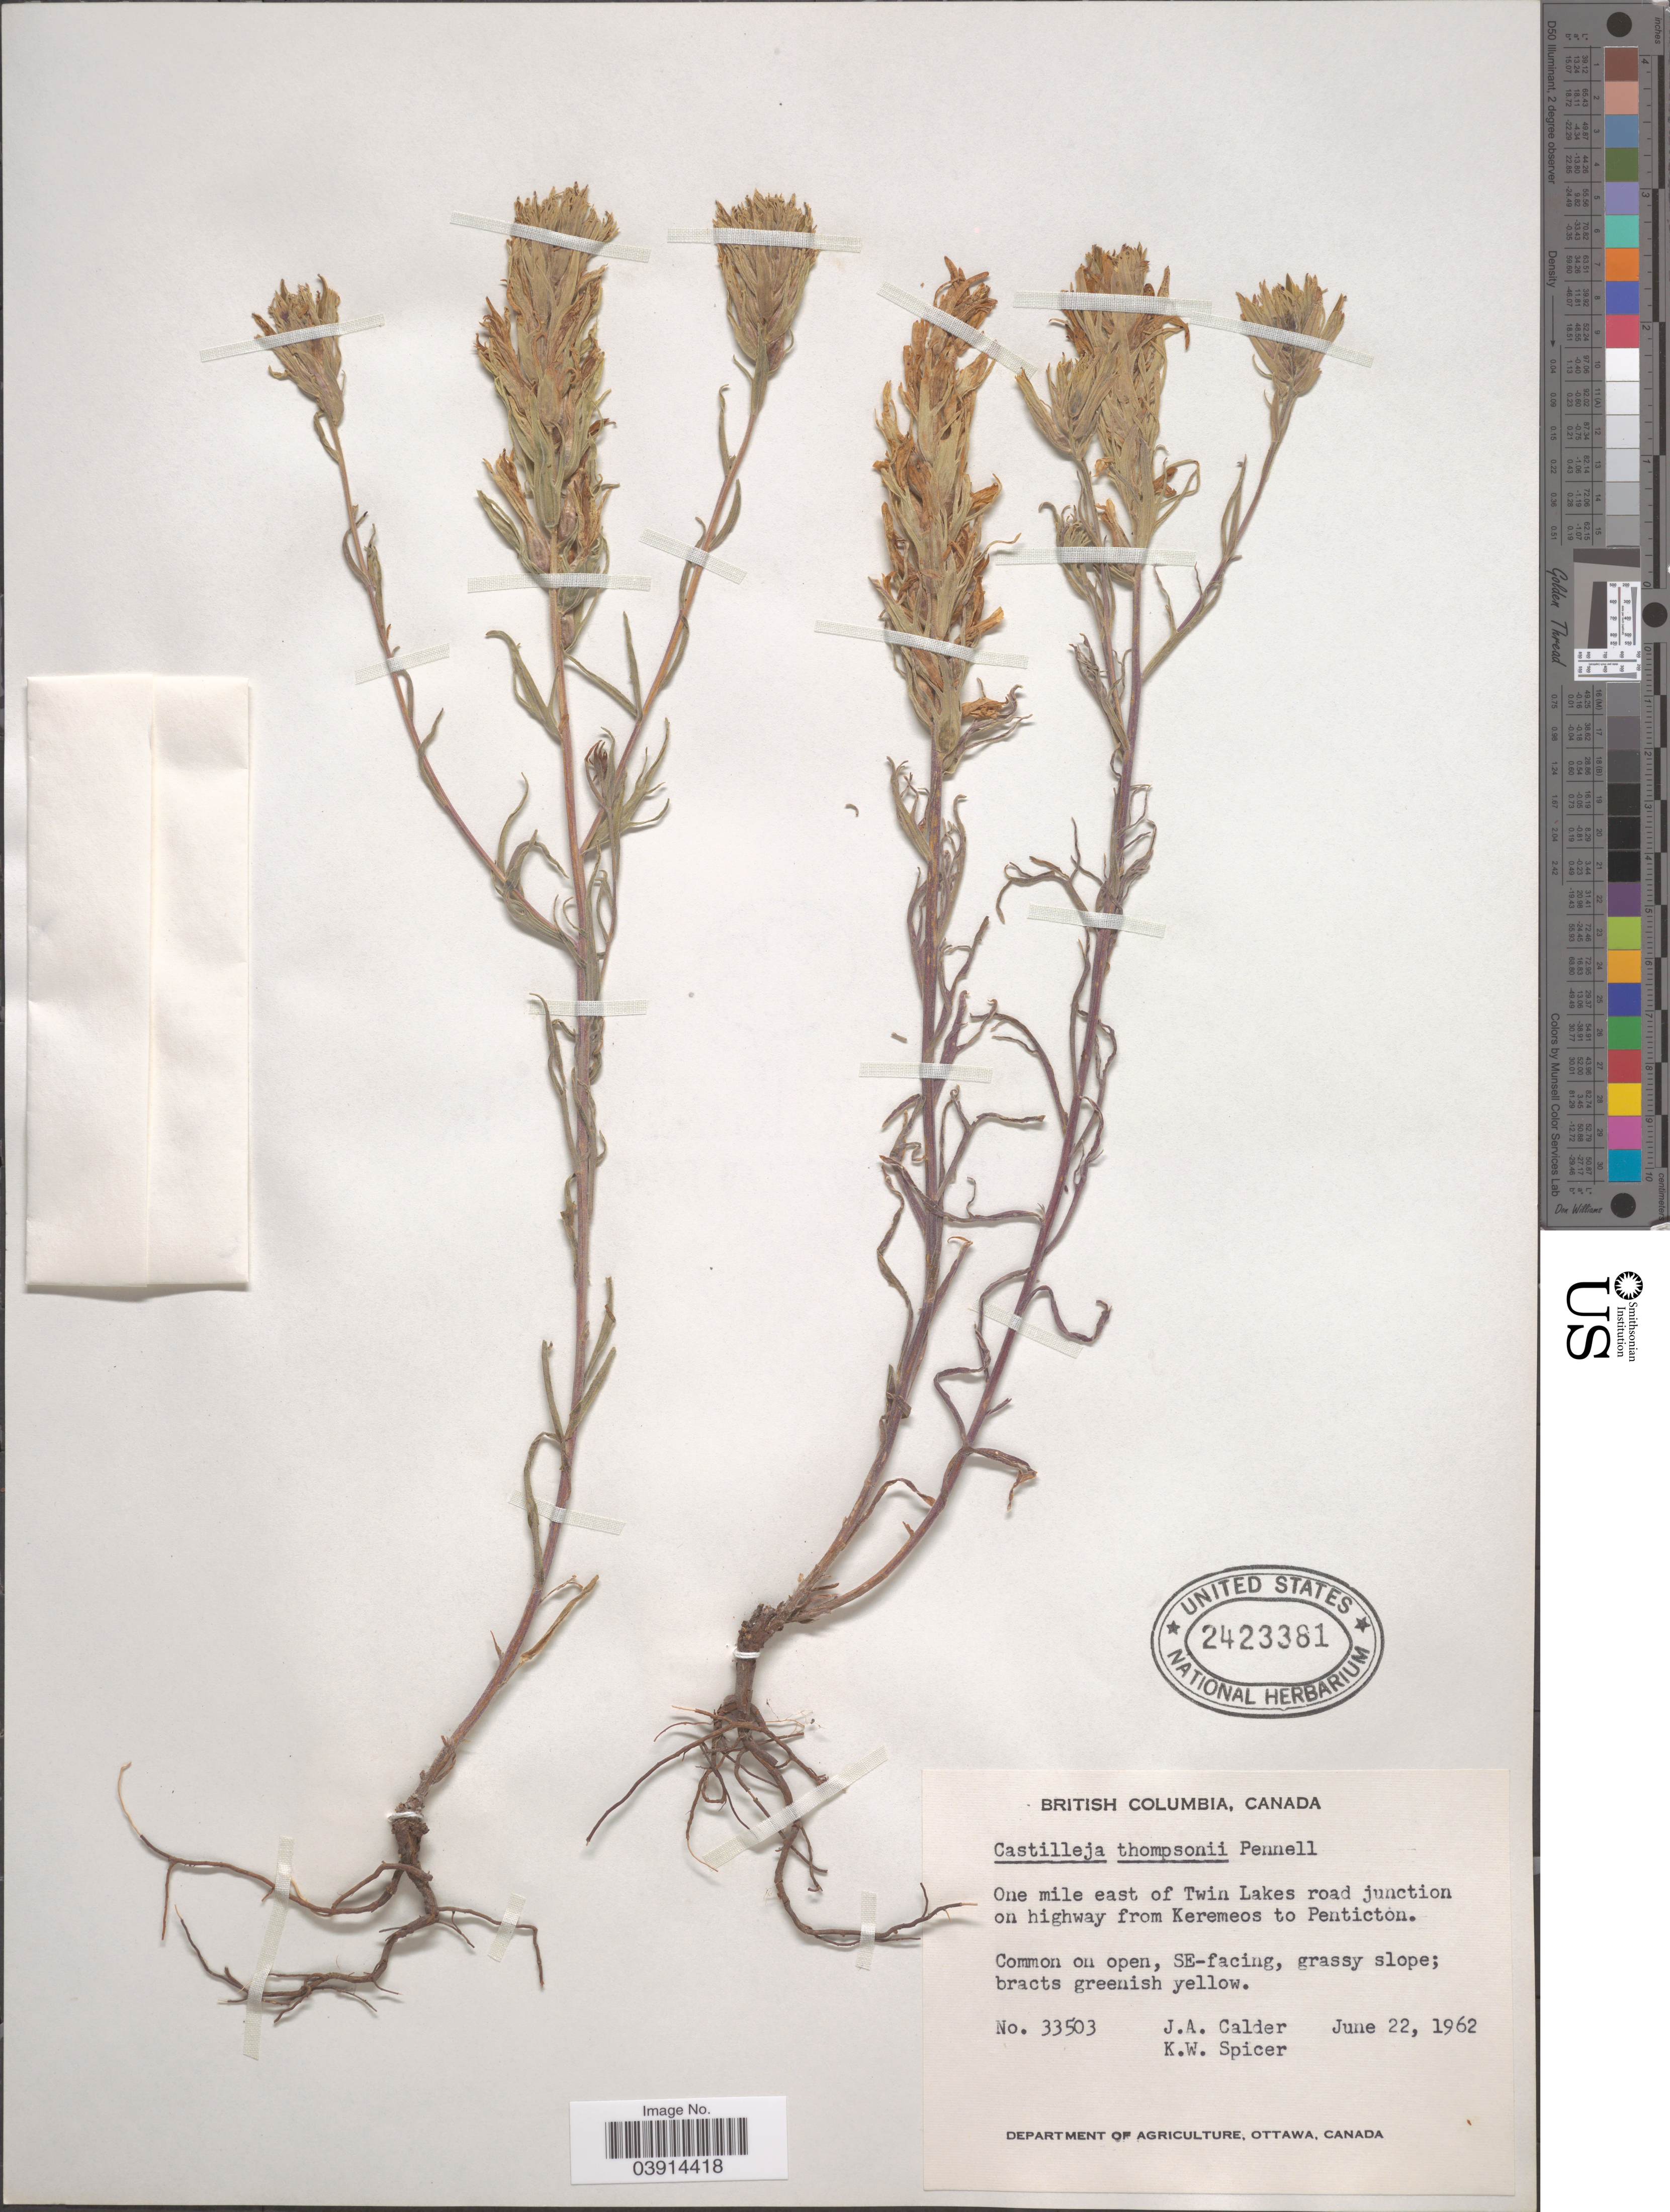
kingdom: Plantae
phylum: Tracheophyta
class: Magnoliopsida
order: Lamiales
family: Orobanchaceae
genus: Castilleja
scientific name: Castilleja thompsonii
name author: Pennell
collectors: J. A. Calder & K. Spicer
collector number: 33503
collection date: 1962-06-22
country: Canada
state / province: British Columbia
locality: One mile east of Twin Lakes road junction on highway from Keremeos to Penticton. Common on open, SE-facing.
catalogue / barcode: US 2423381